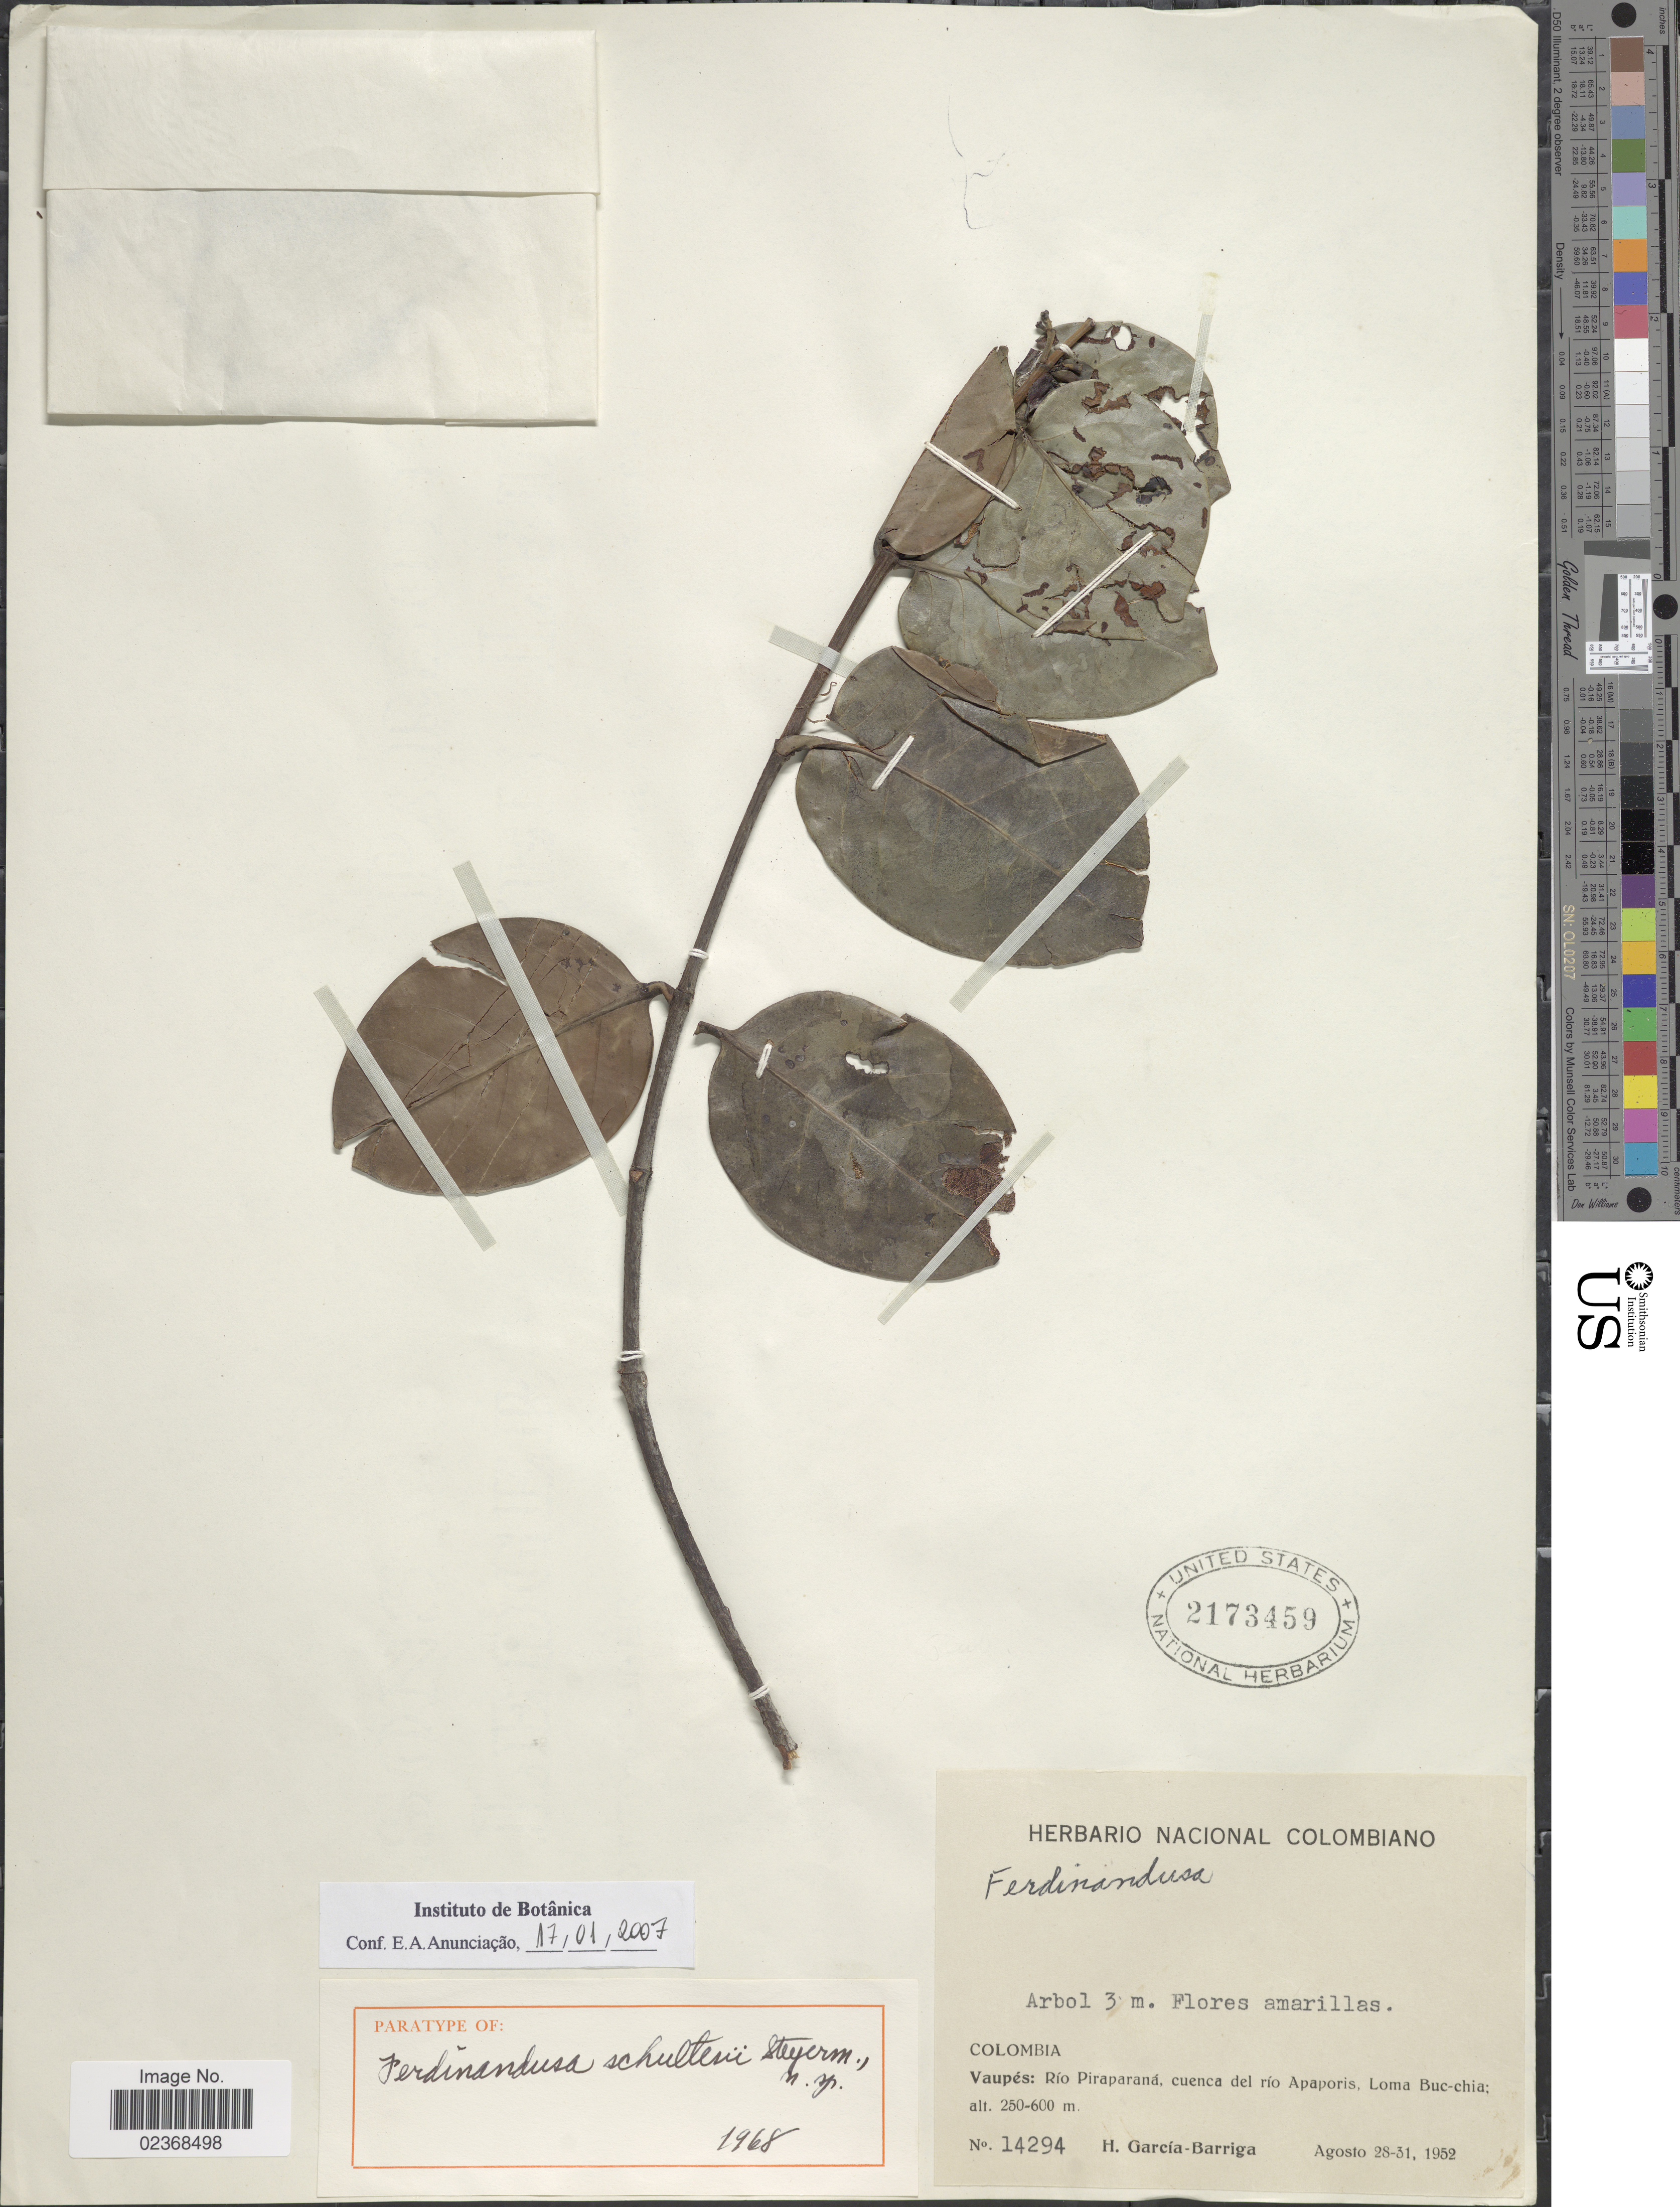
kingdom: Plantae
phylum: Tracheophyta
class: Magnoliopsida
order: Gentianales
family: Rubiaceae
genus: Ferdinandusa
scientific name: Ferdinandusa schultesii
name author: Steyerm.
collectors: H. García Barriga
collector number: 14294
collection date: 1952-08-28/1952-08-31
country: Colombia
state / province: Vaupés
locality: Rio Piraparana, cuenca del rio Apaporis, Loma Buc-chia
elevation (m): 250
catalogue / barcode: US 2173459